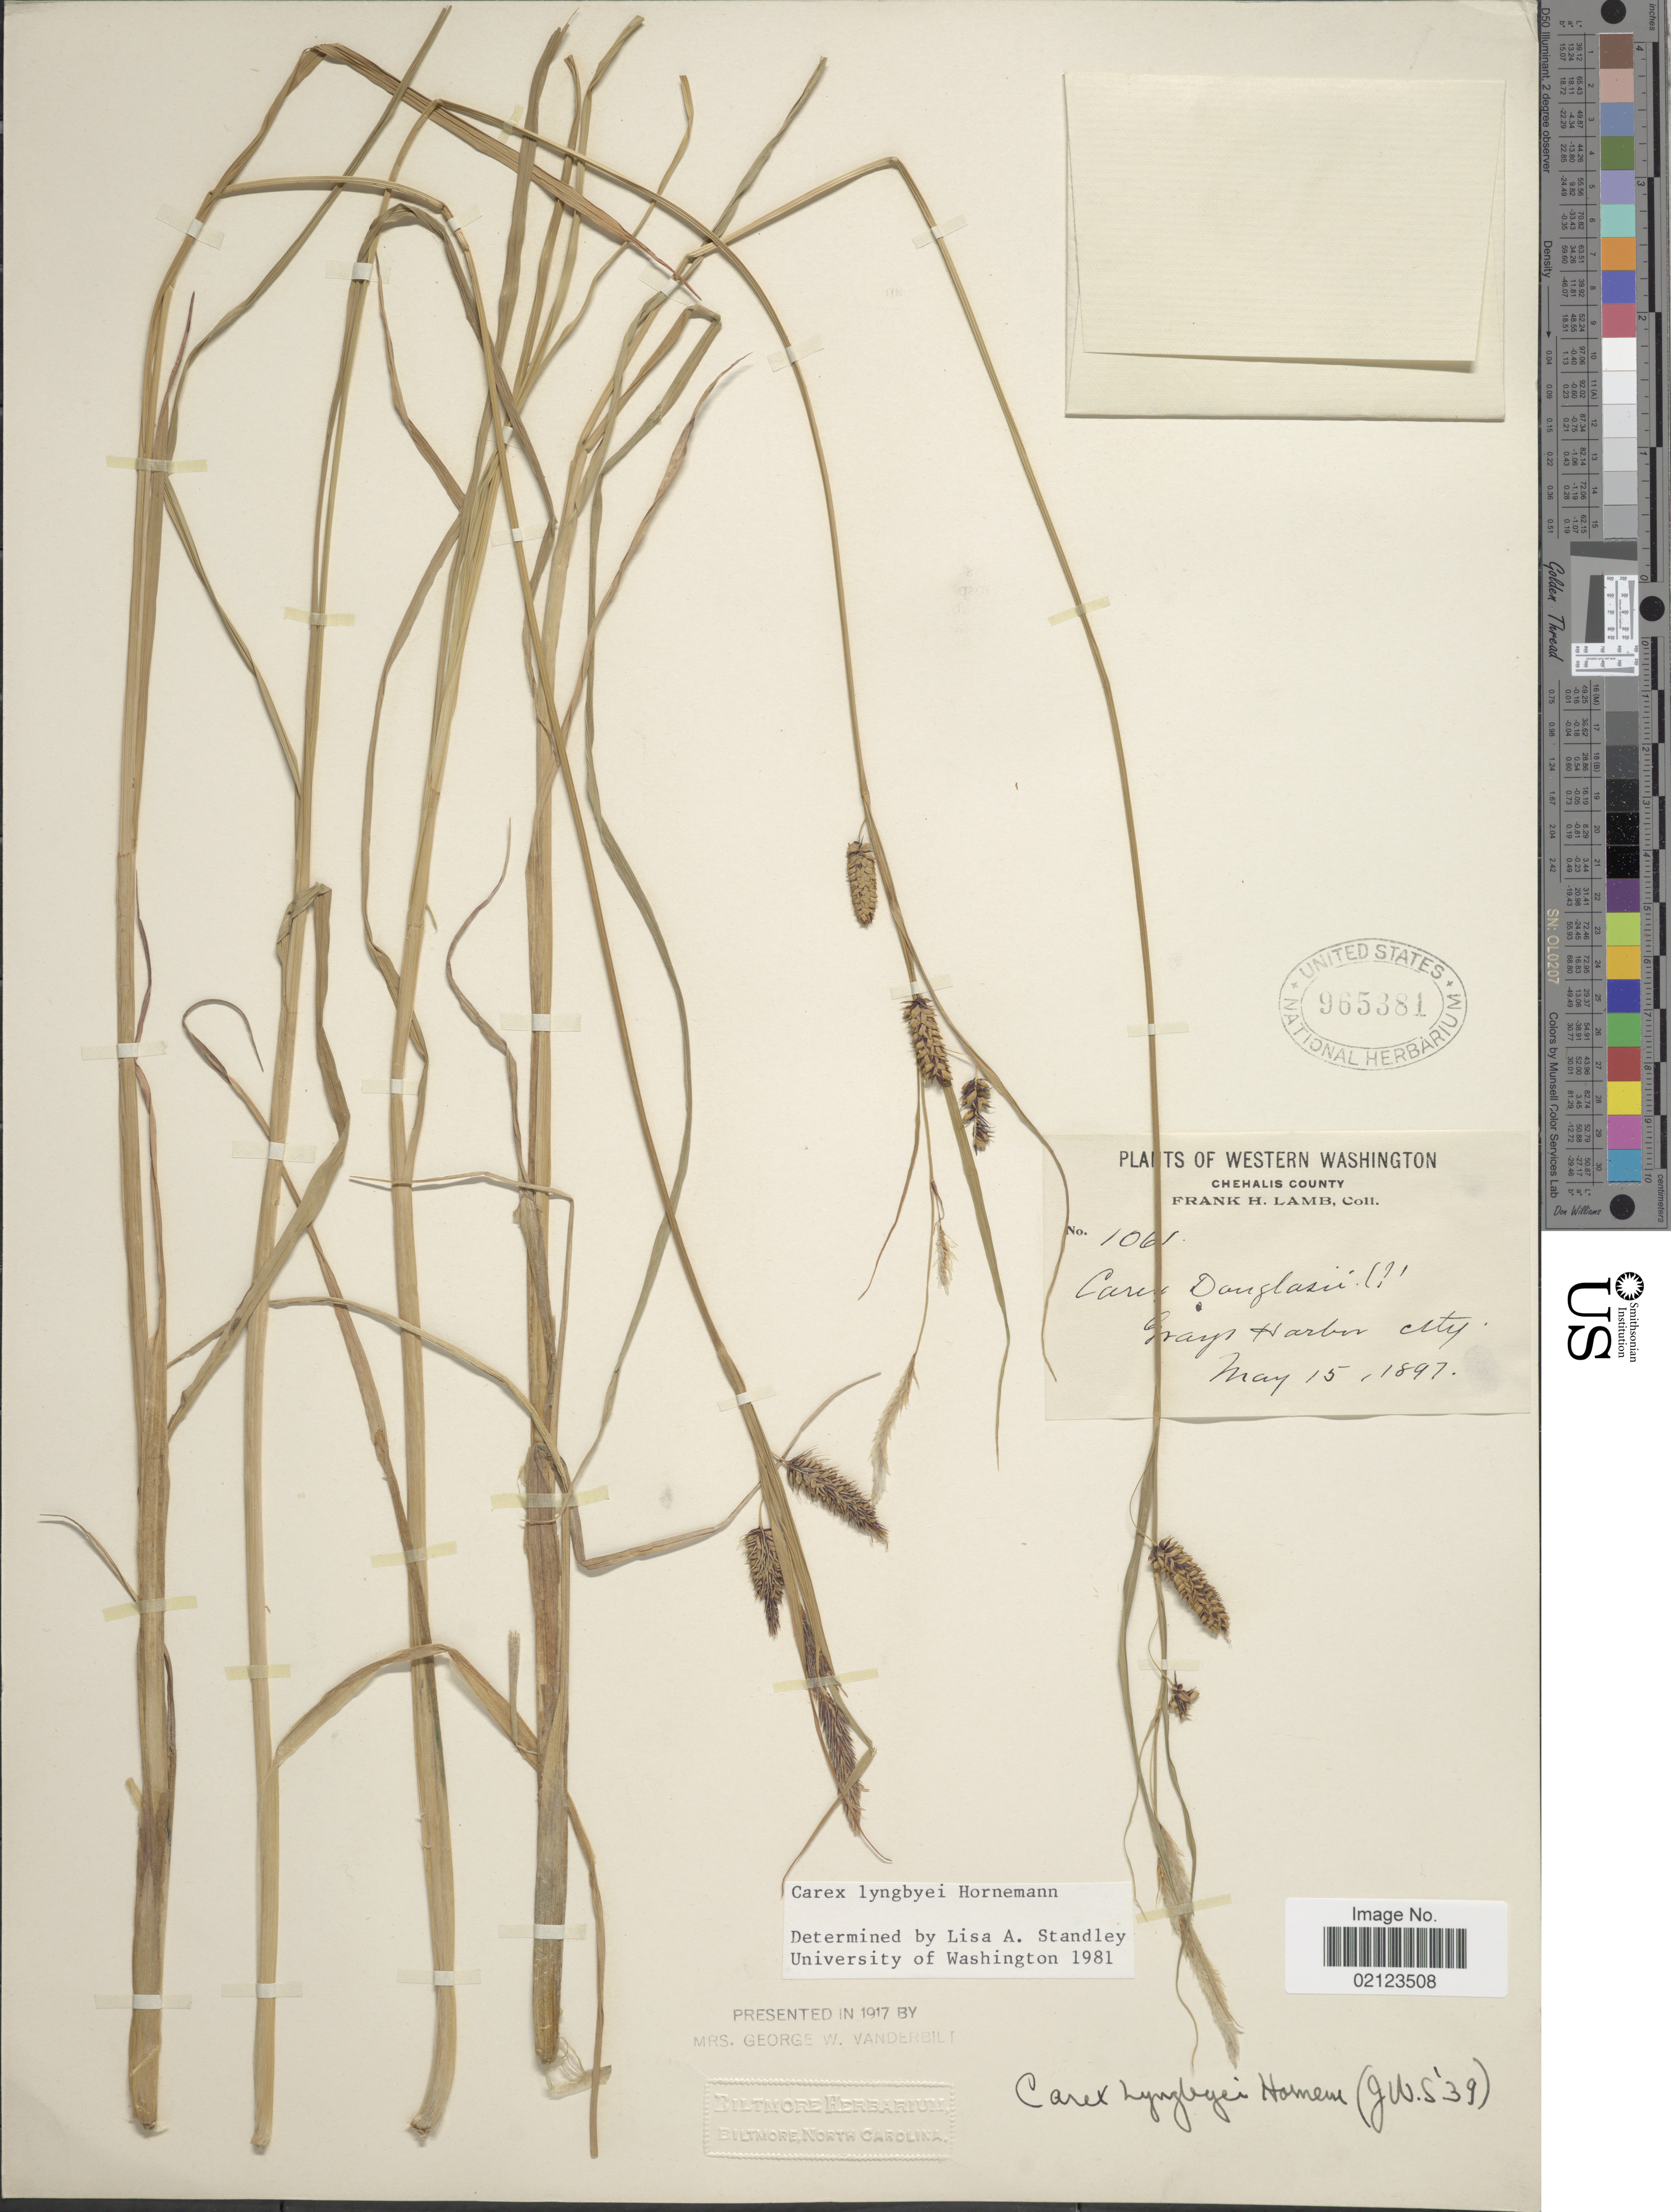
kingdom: Plantae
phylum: Tracheophyta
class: Liliopsida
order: Poales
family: Cyperaceae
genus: Carex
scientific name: Carex lyngbyei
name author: Hornem.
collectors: F. H. Lamb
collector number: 1061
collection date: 1897-05-15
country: United States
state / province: Washington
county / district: Grays Harbor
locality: Grays Harbor City.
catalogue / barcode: US 965381